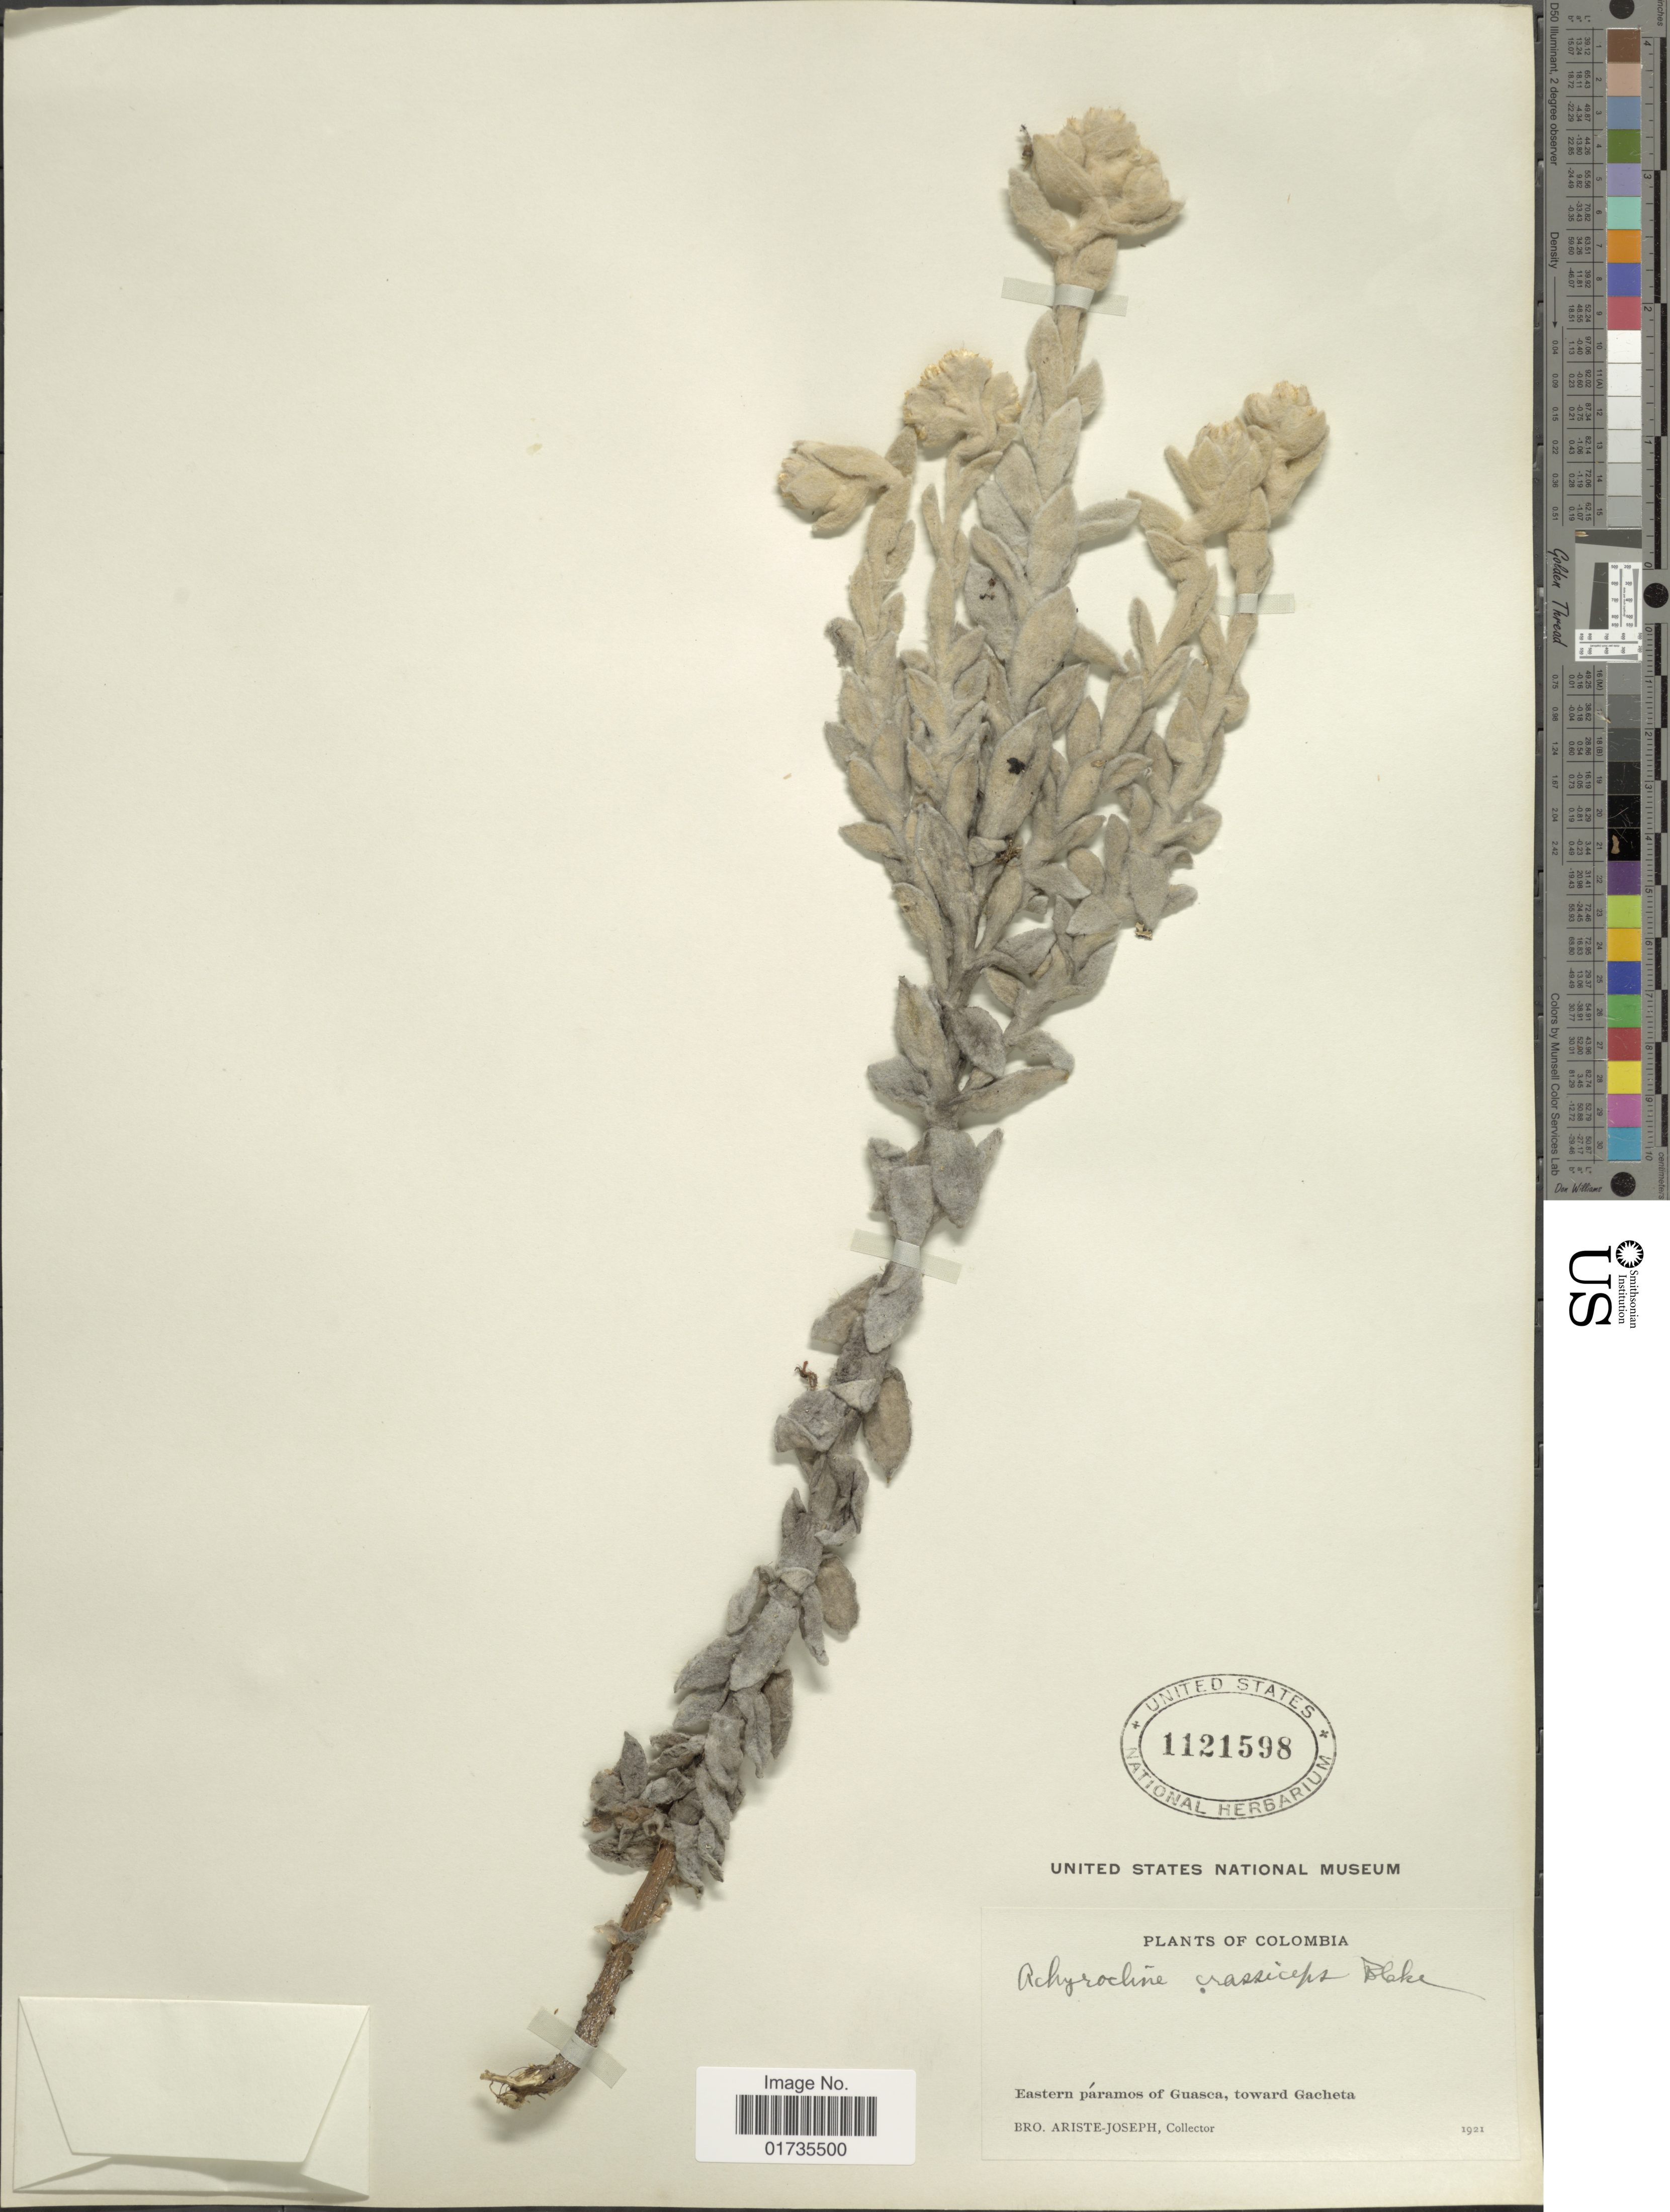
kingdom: Plantae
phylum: Tracheophyta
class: Magnoliopsida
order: Asterales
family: Asteraceae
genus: Achyrocline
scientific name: Achyrocline crassiceps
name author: S.F. Blake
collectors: Bro. Ariste-Joseph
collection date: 1921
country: Colombia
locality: Eastern paramos of Guasca, toward Gacheta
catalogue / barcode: US 1121598